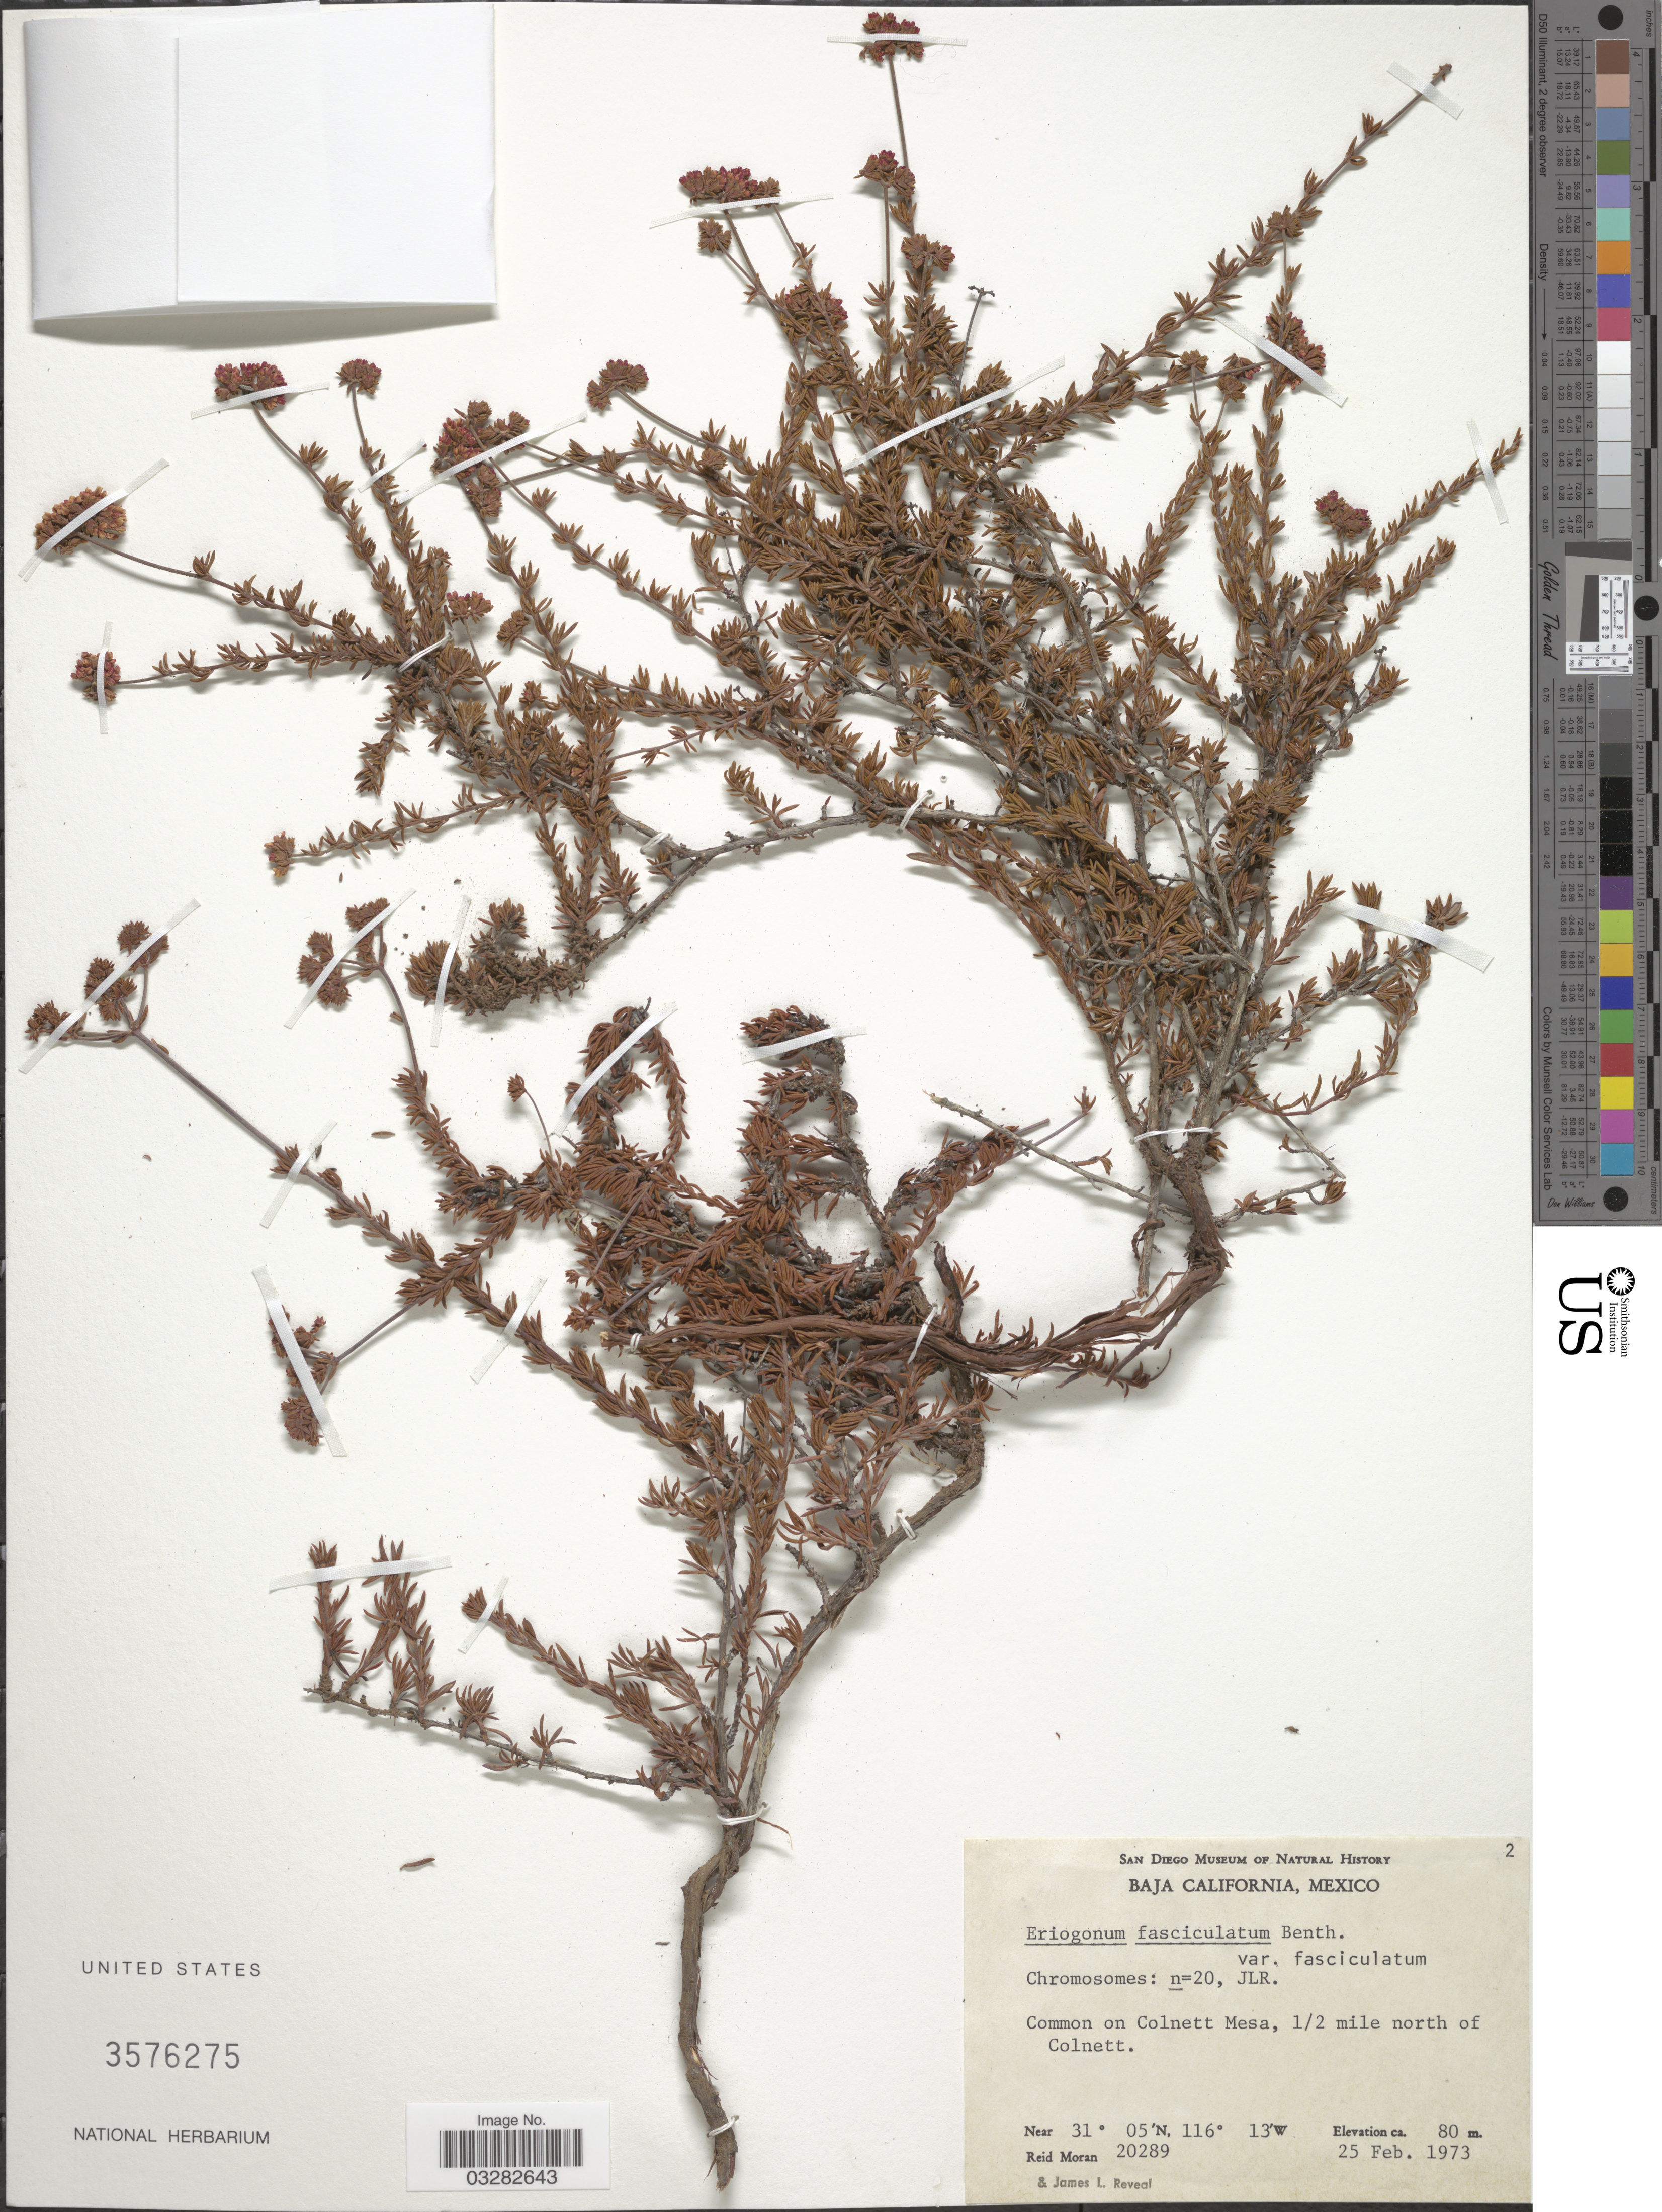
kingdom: Plantae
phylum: Tracheophyta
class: Magnoliopsida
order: Caryophyllales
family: Polygonaceae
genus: Eriogonum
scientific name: Eriogonum fasciculatum var. fasciculatum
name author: Benth.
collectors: R. Moran & J. L. Reveal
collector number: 20289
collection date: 1973-02-25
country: Mexico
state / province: Baja California Norte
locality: On Colnett Mesa, ½ mile north of Colnett.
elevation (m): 80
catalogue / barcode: US 3576275